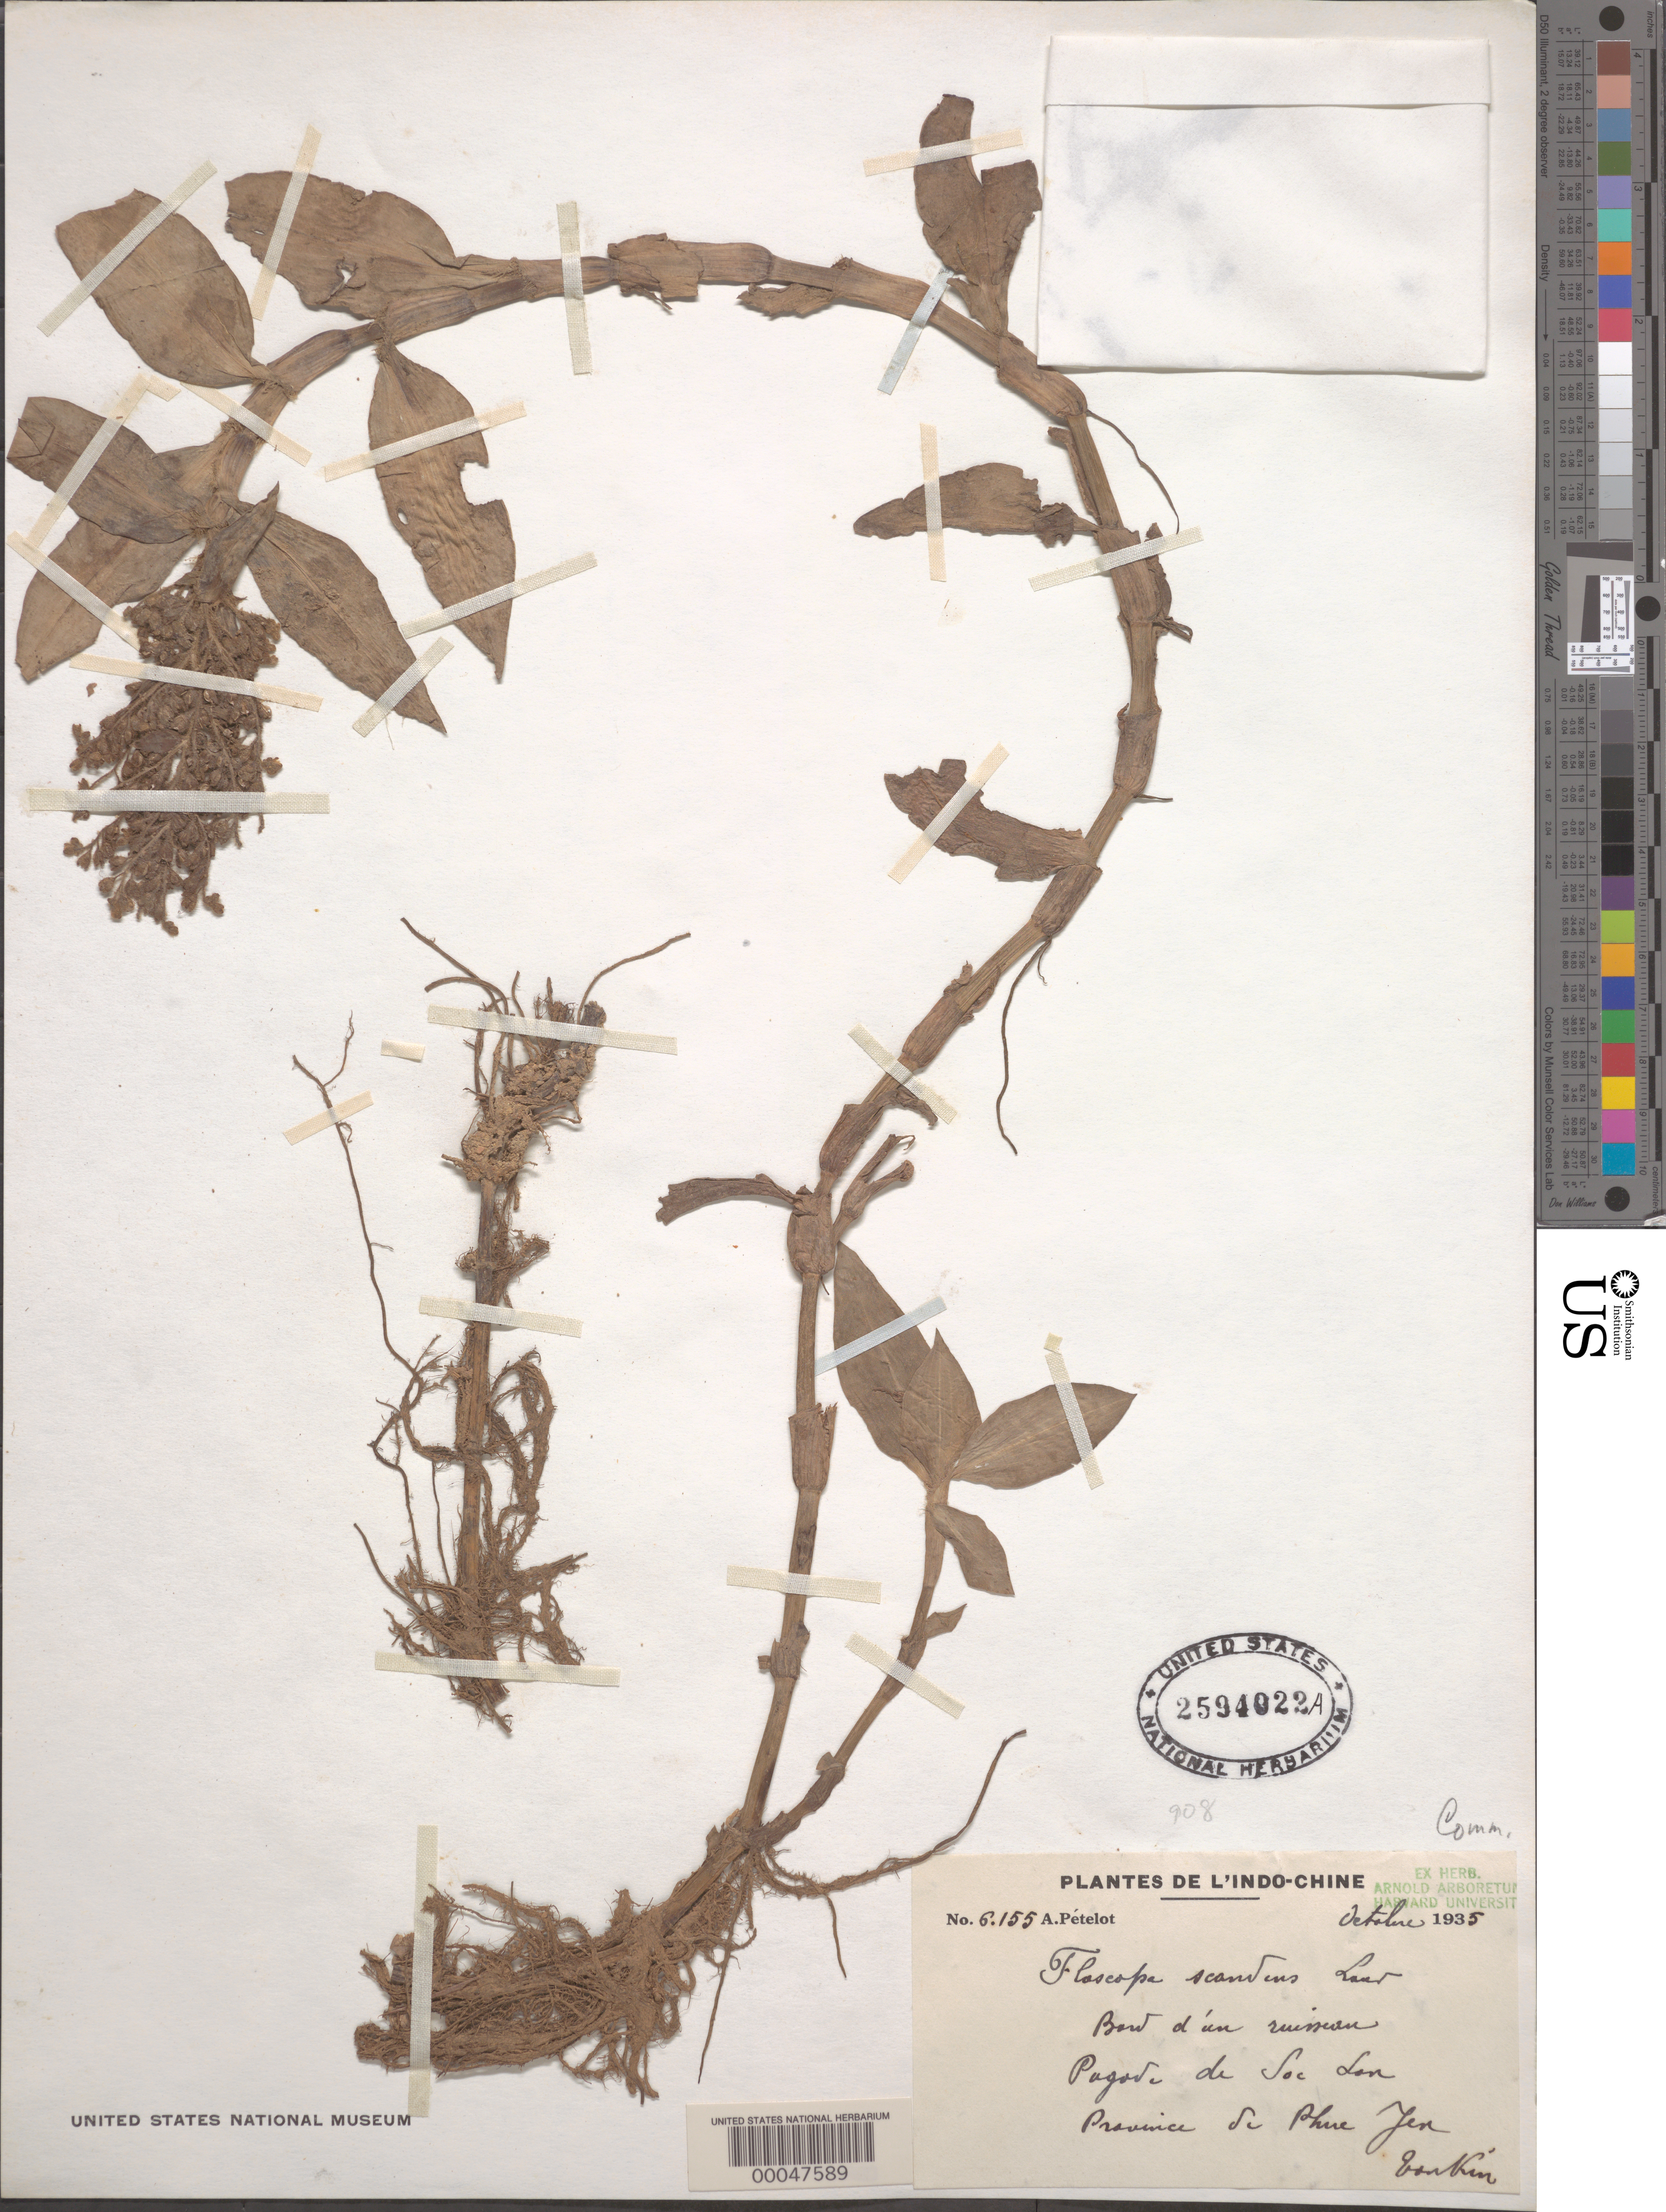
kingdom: Plantae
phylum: Tracheophyta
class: Liliopsida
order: Commelinales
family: Commelinaceae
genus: Floscopa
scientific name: Floscopa scandens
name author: Lour.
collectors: P. A. Pételot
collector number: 6.155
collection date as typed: Oct 1935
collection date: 1935-10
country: Vietnam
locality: Su rhue yen, tonkin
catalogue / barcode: US 2594022A